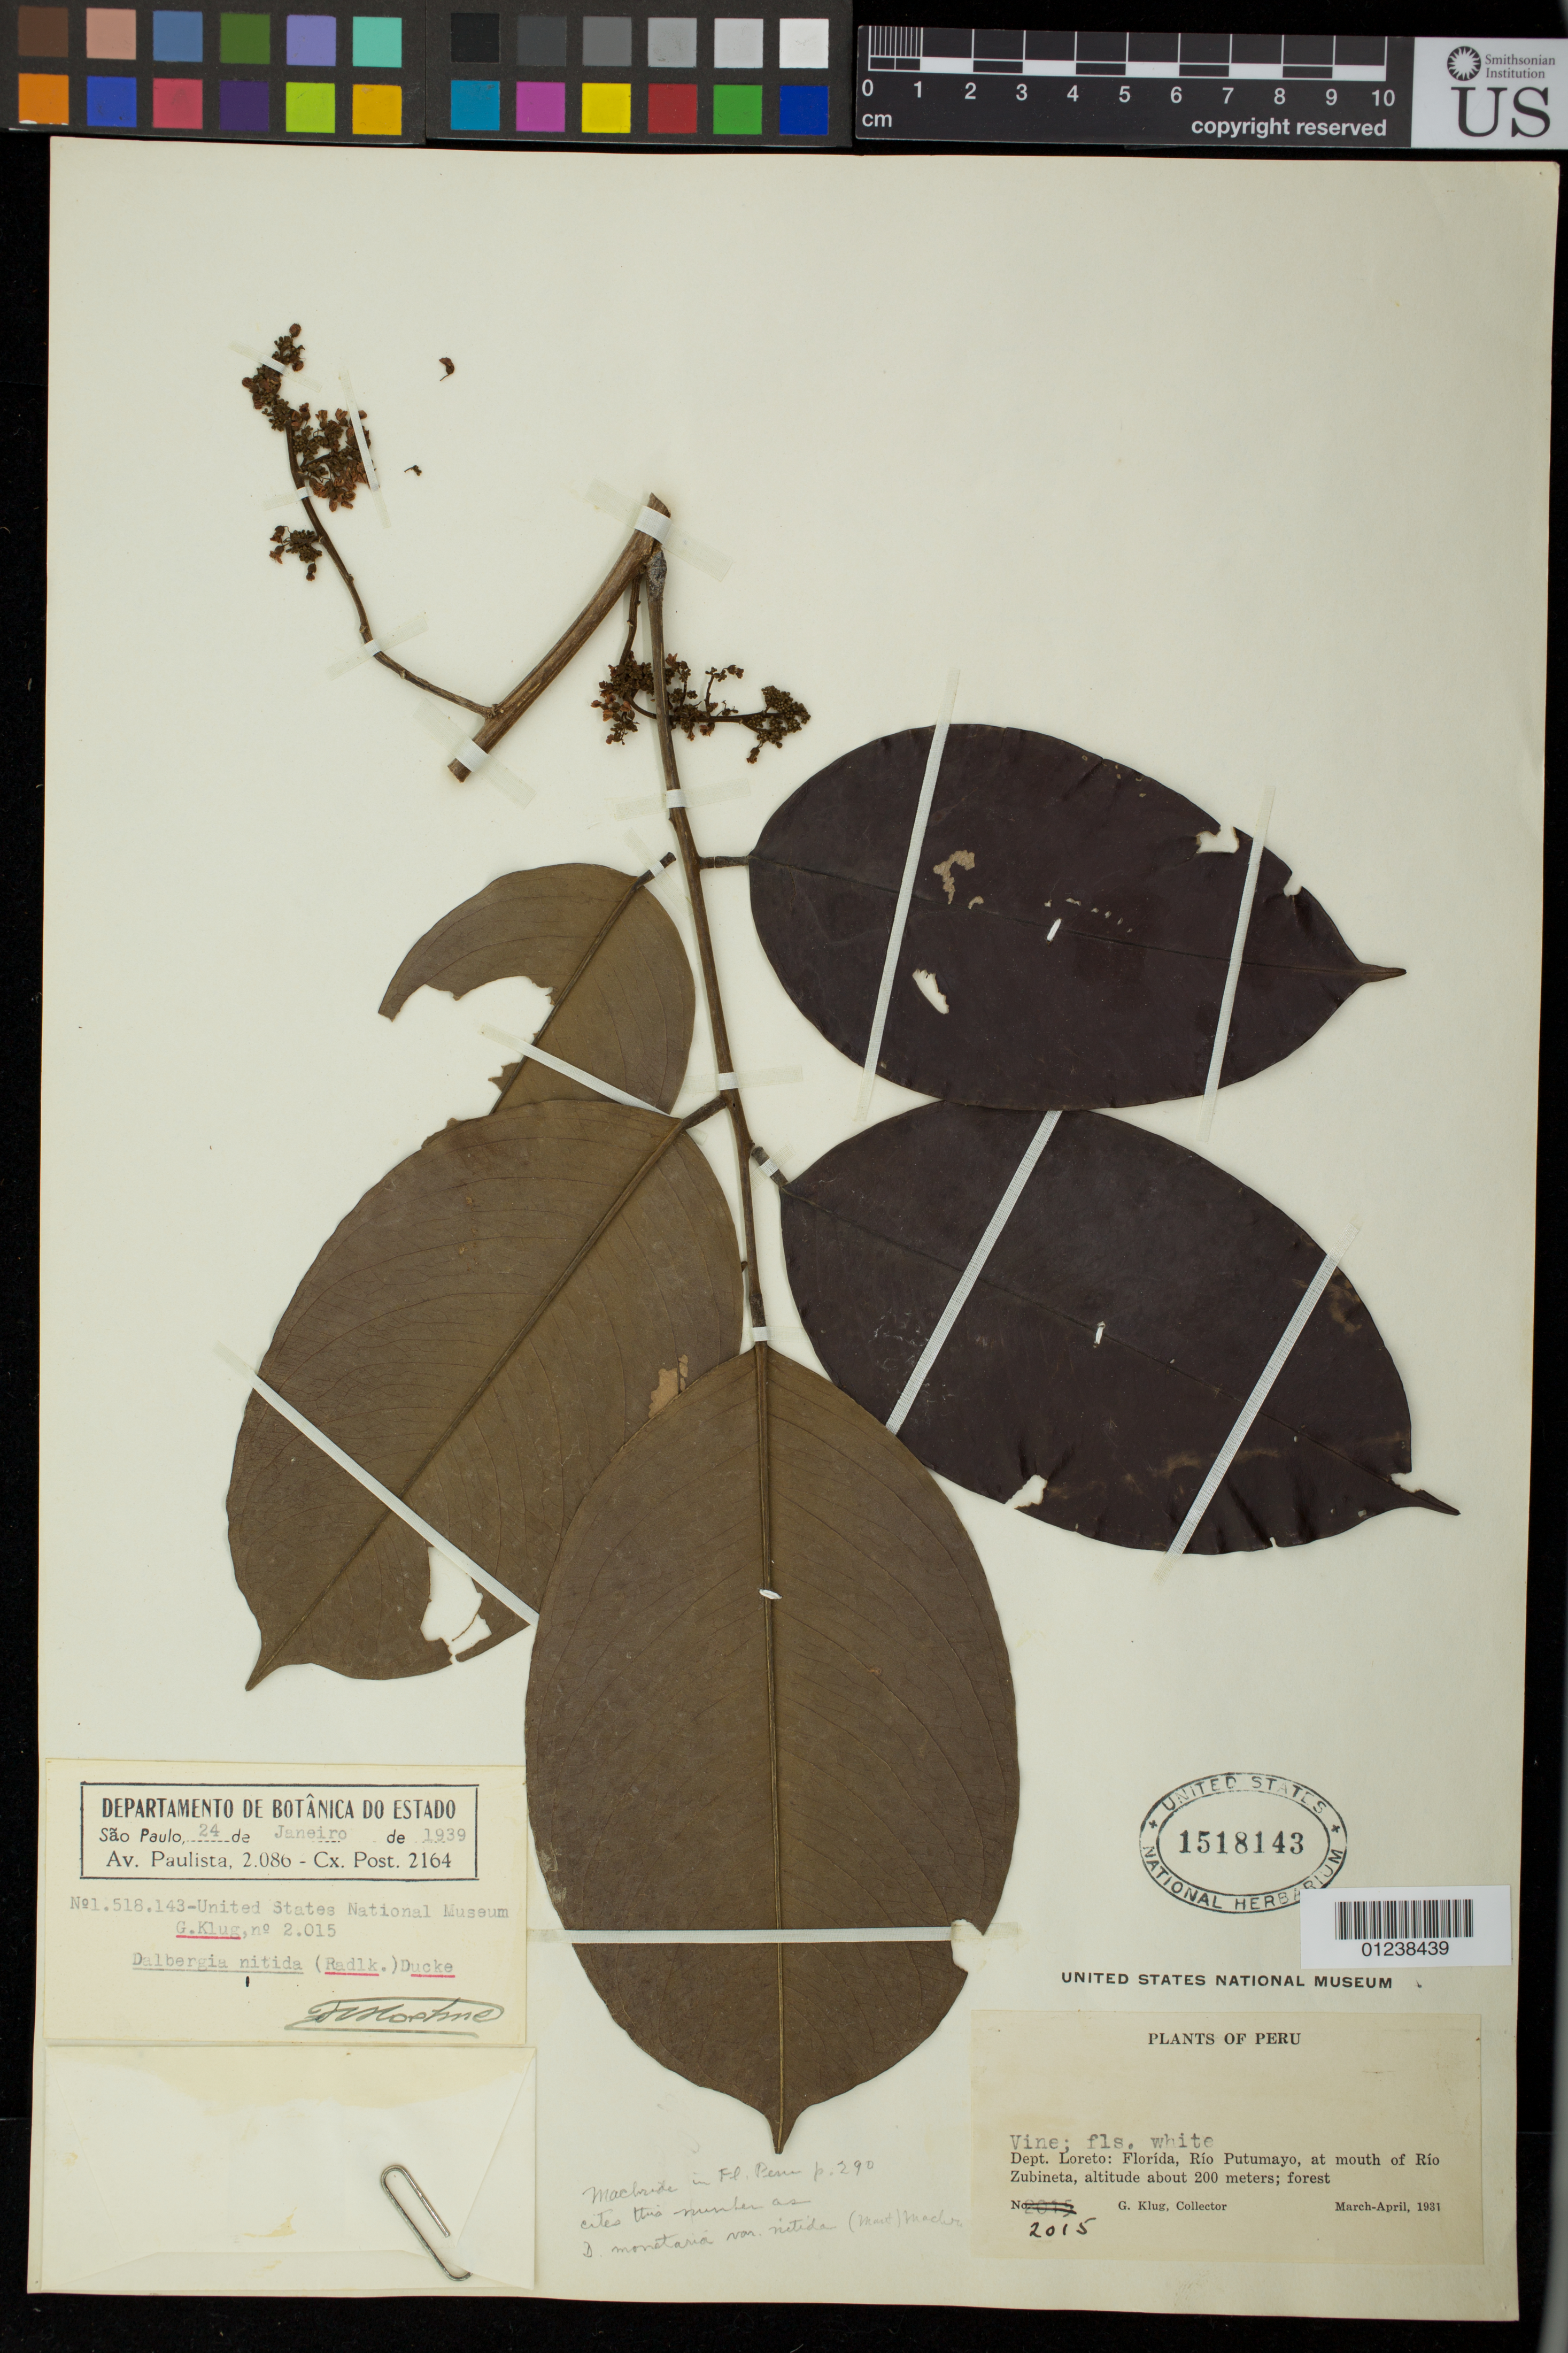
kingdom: Plantae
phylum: Tracheophyta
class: Magnoliopsida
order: Fabales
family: Fabaceae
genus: Dalbergia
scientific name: Dalbergia nitida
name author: (Benth.) Hoehne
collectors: G. Klug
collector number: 2015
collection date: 1931-03/1931-04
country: Peru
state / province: Loreto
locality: Florida, Rio Putumayo, at mouth of Rio Zubineta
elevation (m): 200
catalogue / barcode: US 1518143